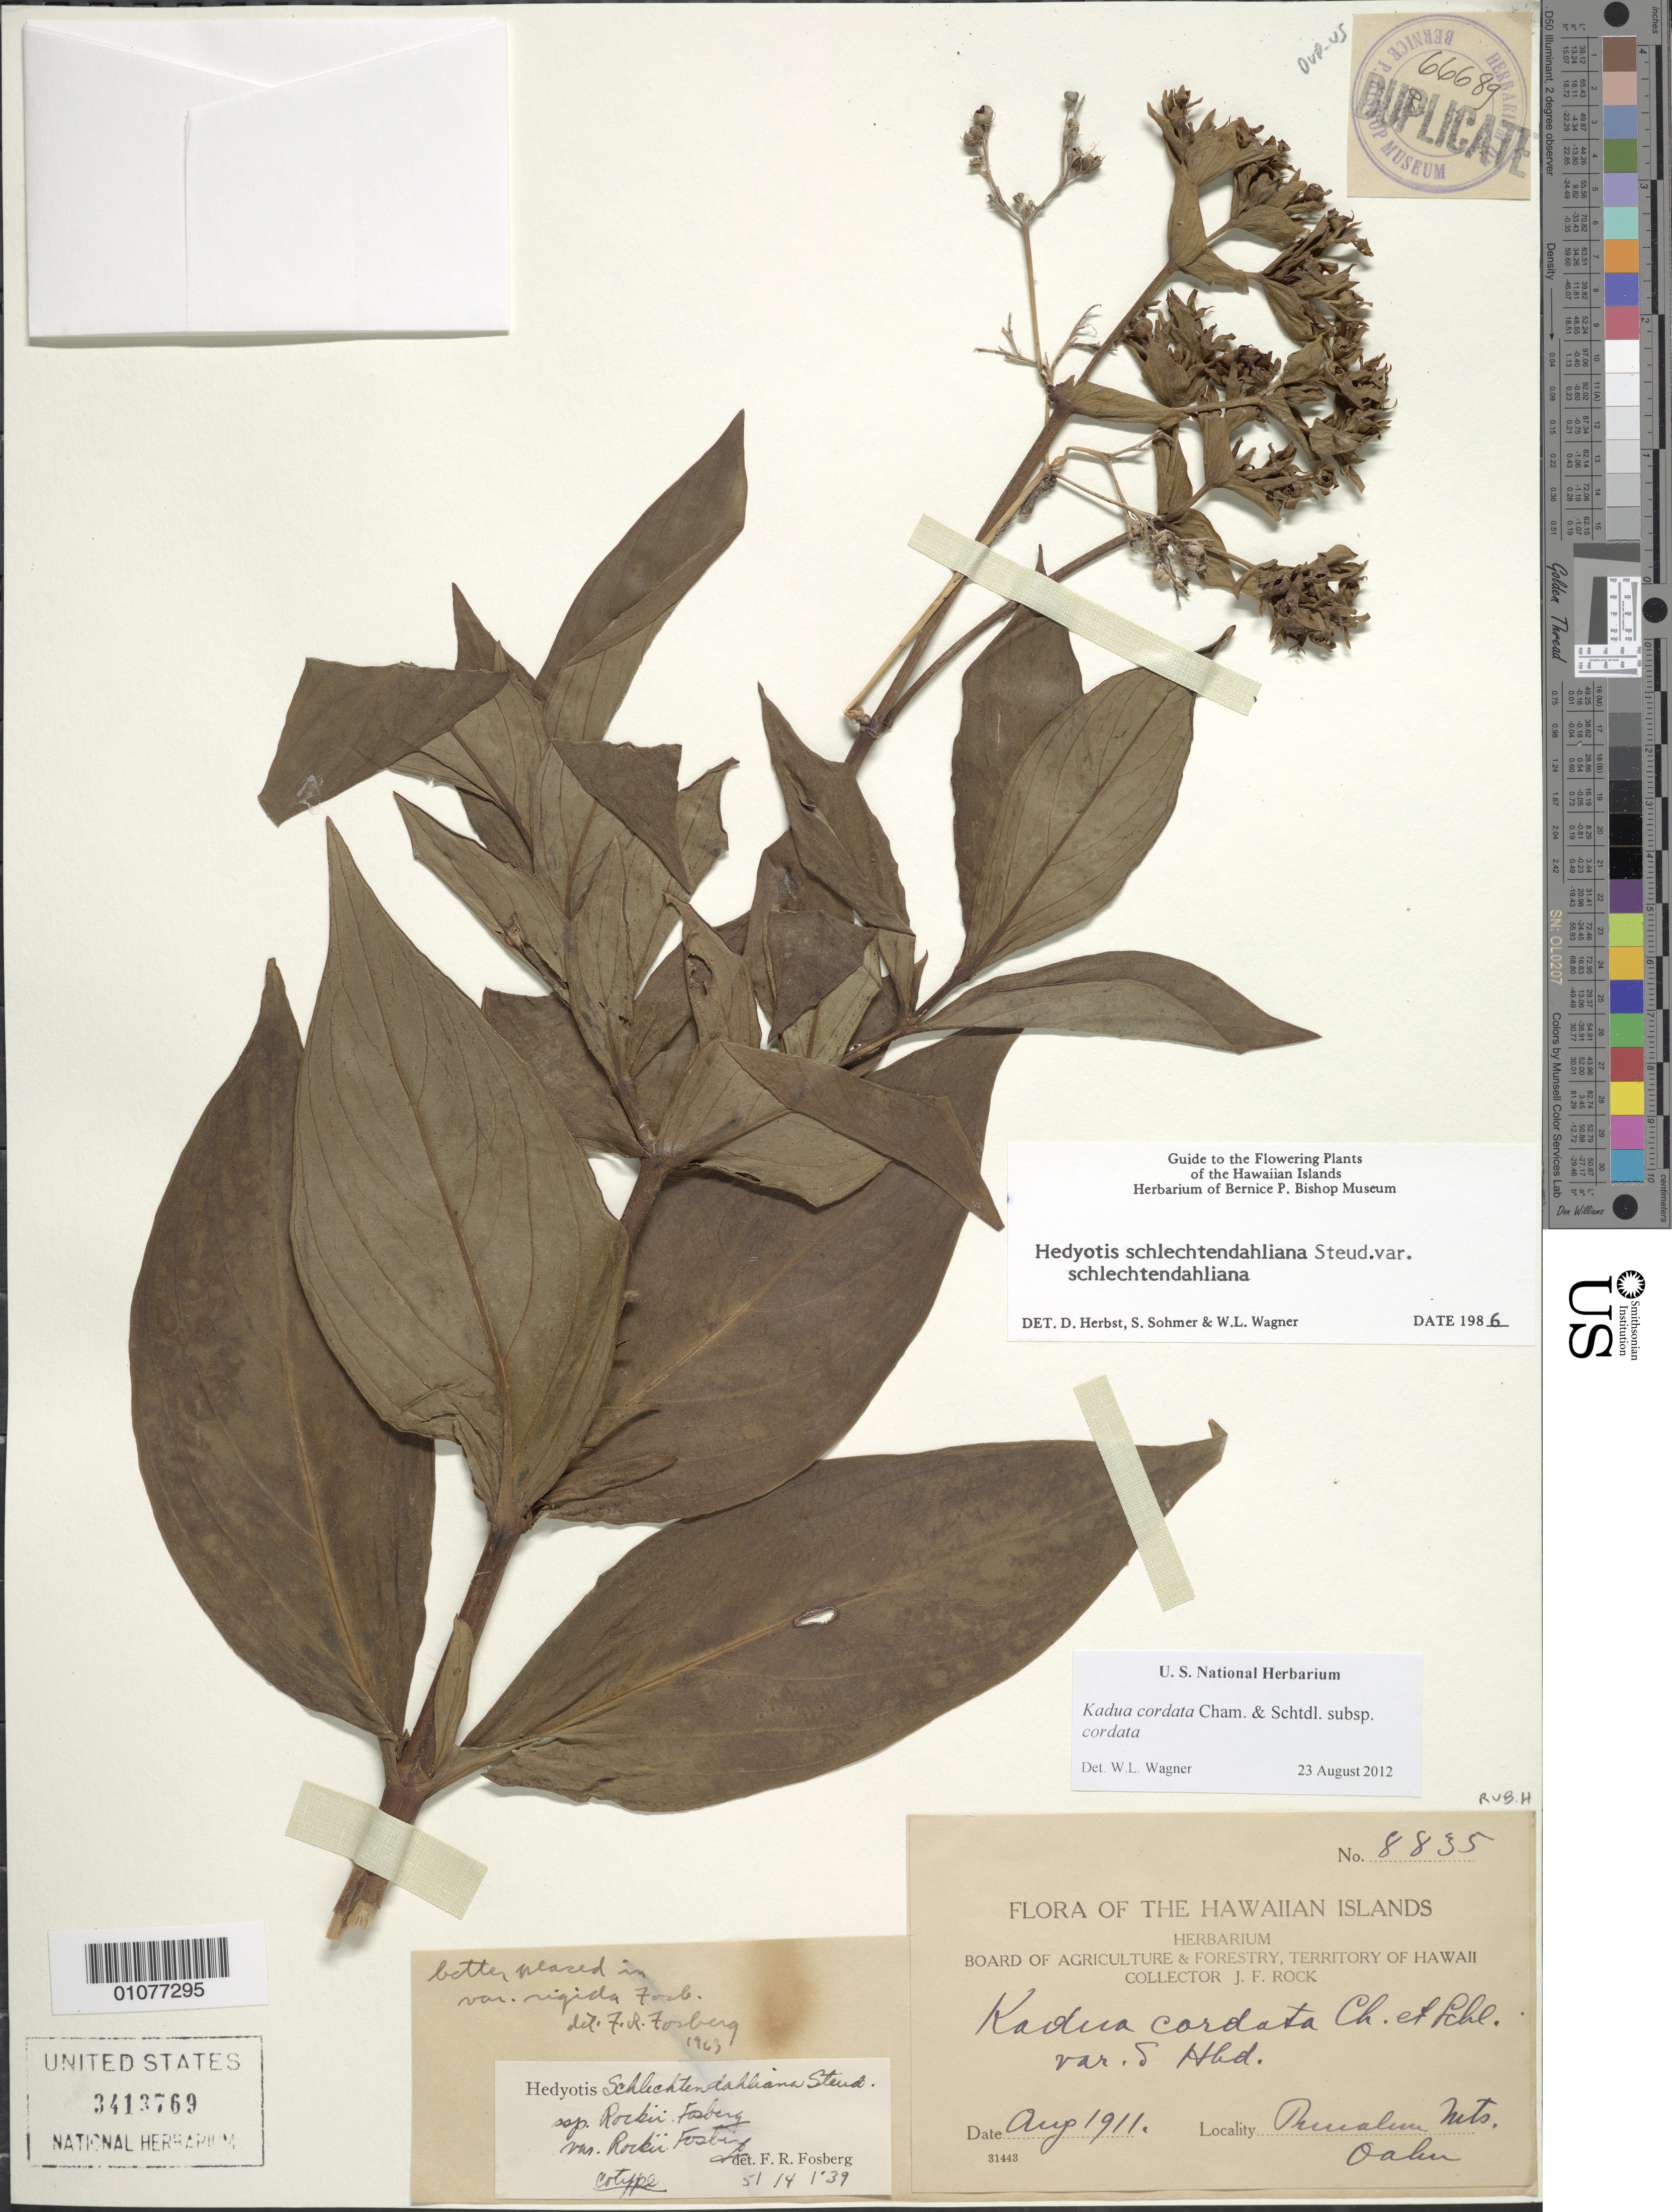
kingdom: Plantae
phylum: Tracheophyta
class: Magnoliopsida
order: Gentianales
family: Rubiaceae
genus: Kadua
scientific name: Kadua cordata subsp. cordata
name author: Cham. & Schltdl.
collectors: J. F. Rock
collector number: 8835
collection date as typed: Aug 1911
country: United States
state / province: Hawaii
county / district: Honolulu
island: Oahu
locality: Koolau Mts.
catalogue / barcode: US 3413769